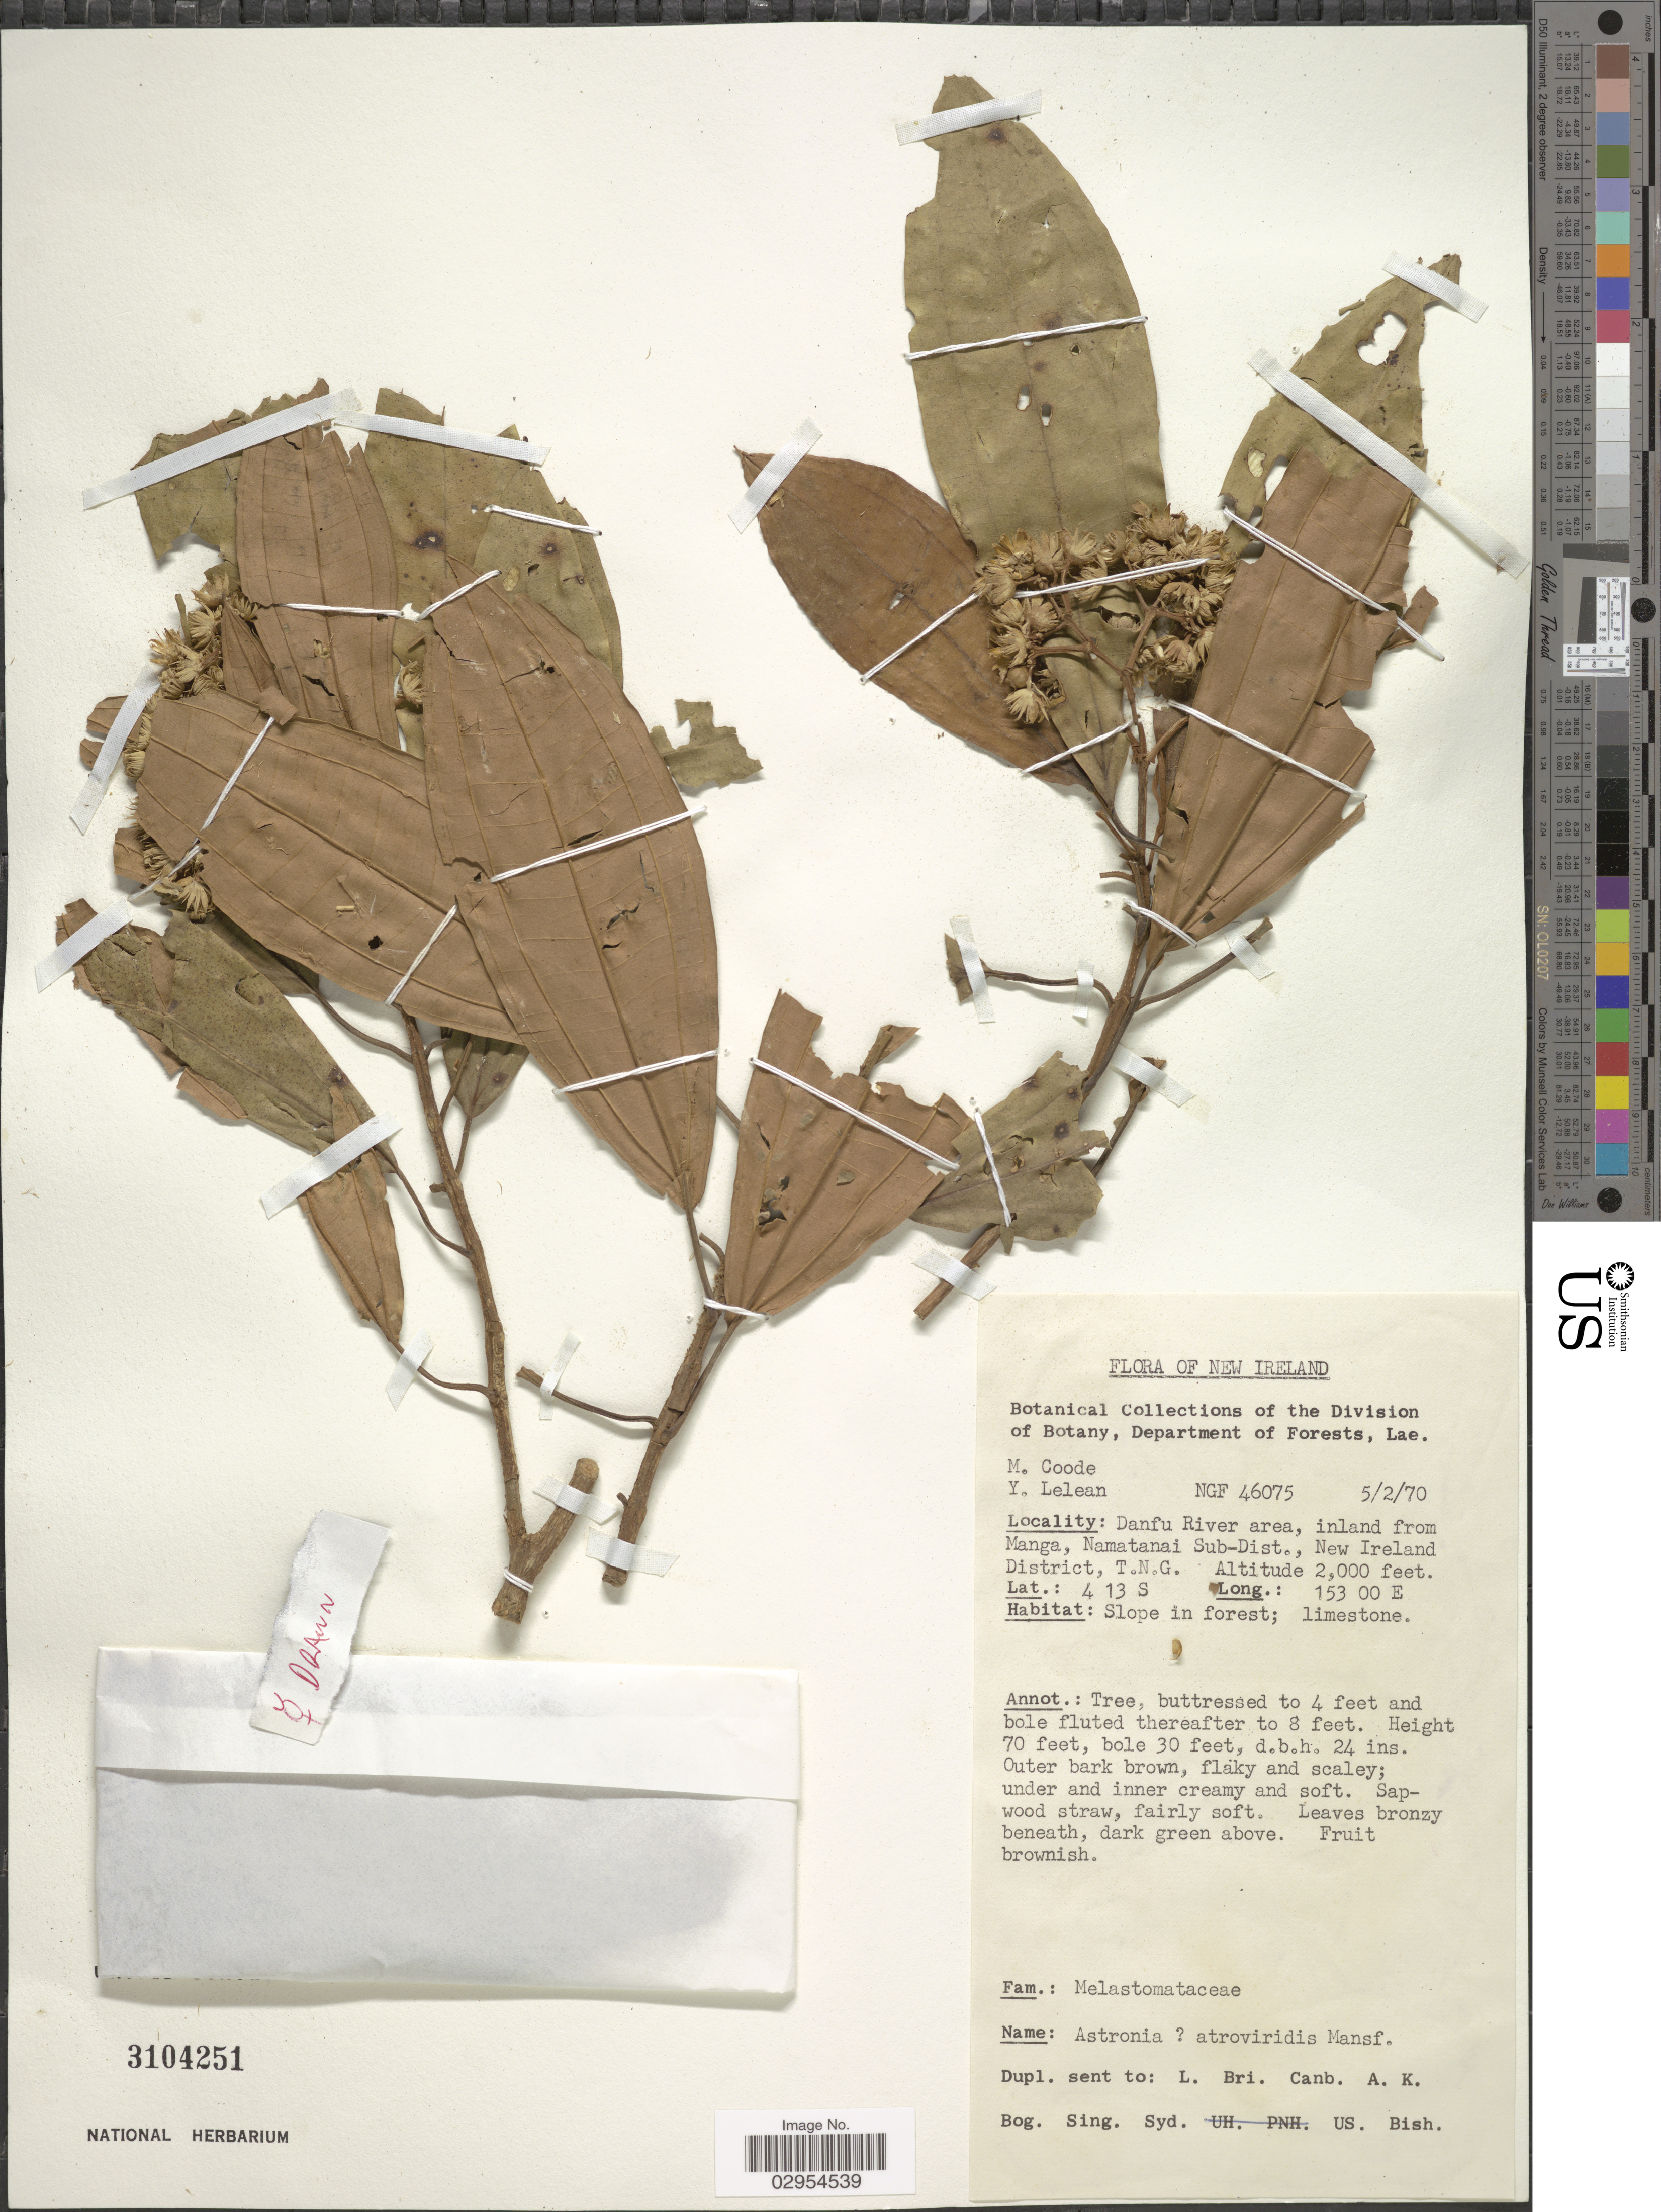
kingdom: Plantae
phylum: Tracheophyta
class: Magnoliopsida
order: Myrtales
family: Melastomataceae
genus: Astronia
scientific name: Astronia atroviridis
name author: Mansf.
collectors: M. Coode & Y. Lelean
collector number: NGF 46075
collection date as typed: Transcribed d/m/y: 5/2/70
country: Papua New Guinea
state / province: New Ireland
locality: Danfu River area, inland from Manga, Namatanai Sub-Dist., New Ireland District, T.N.G.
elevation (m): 610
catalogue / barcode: US 3104251